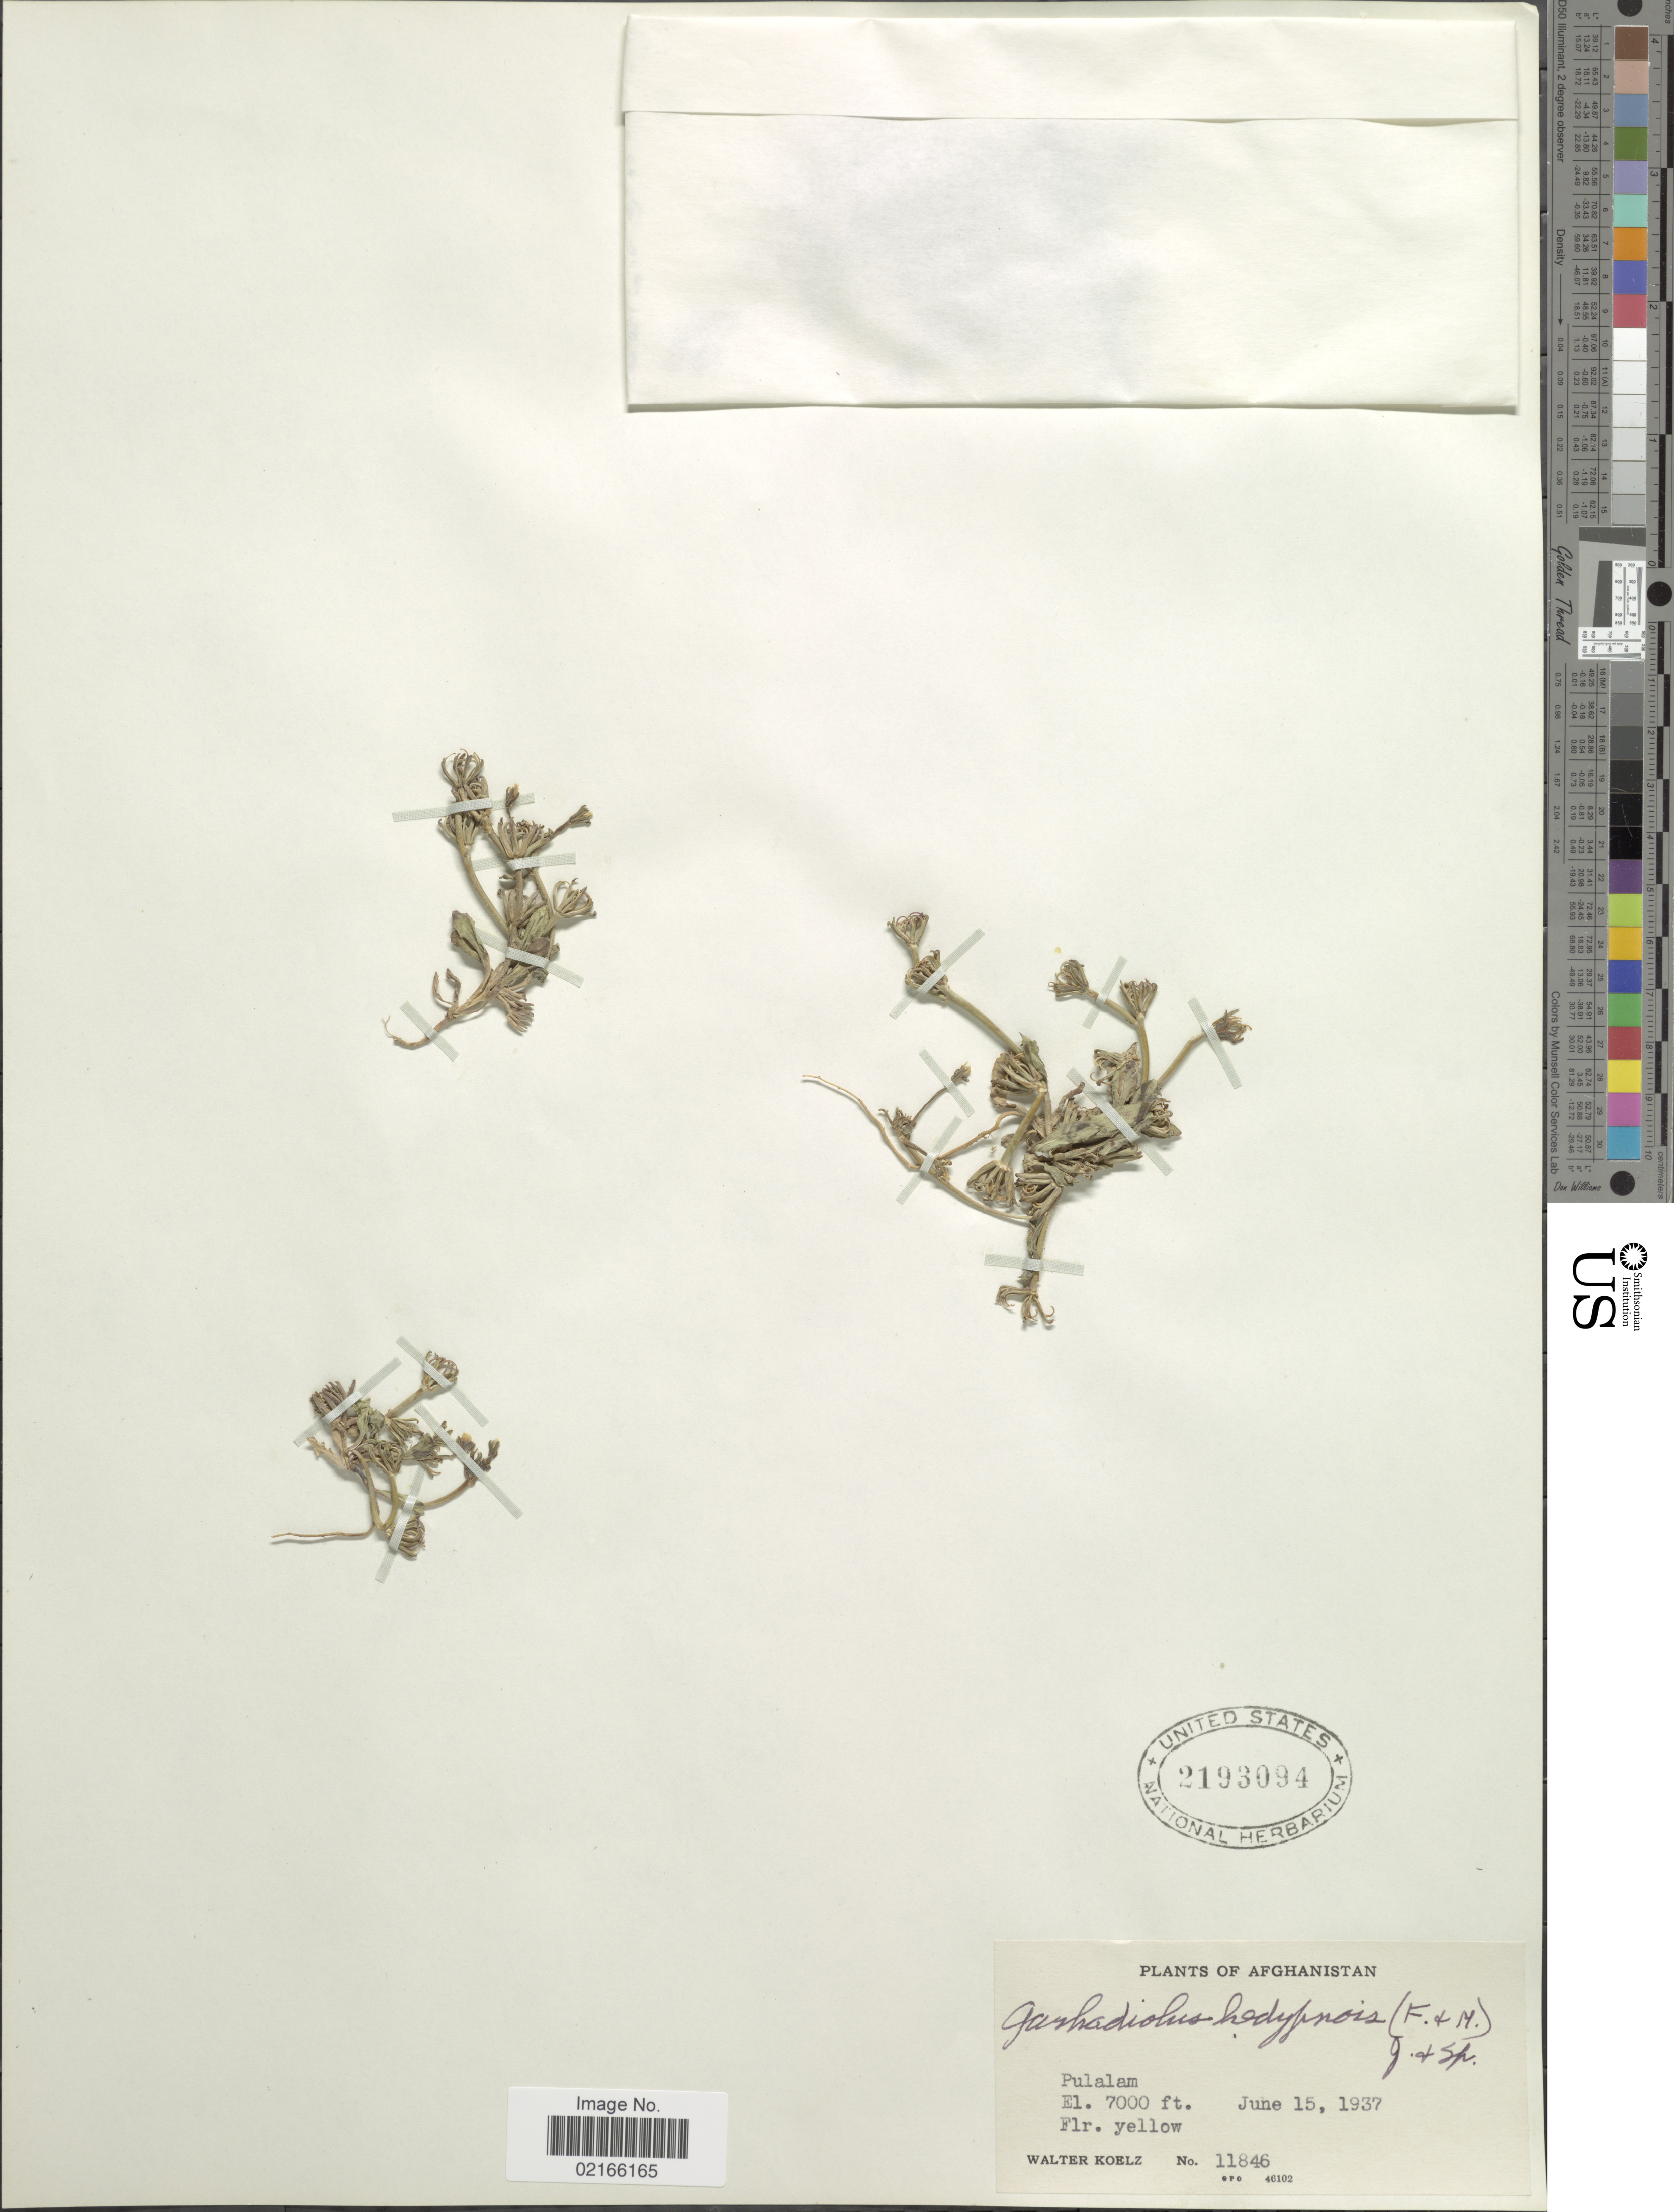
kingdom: Plantae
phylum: Tracheophyta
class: Magnoliopsida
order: Asterales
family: Asteraceae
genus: Garhadiolus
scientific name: Garhadiolus hedypnois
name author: Jaub. & Spach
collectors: W. N. Koelz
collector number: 11846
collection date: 1937-06-15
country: Afghanistan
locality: Pulalam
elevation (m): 2134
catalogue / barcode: US 2193094